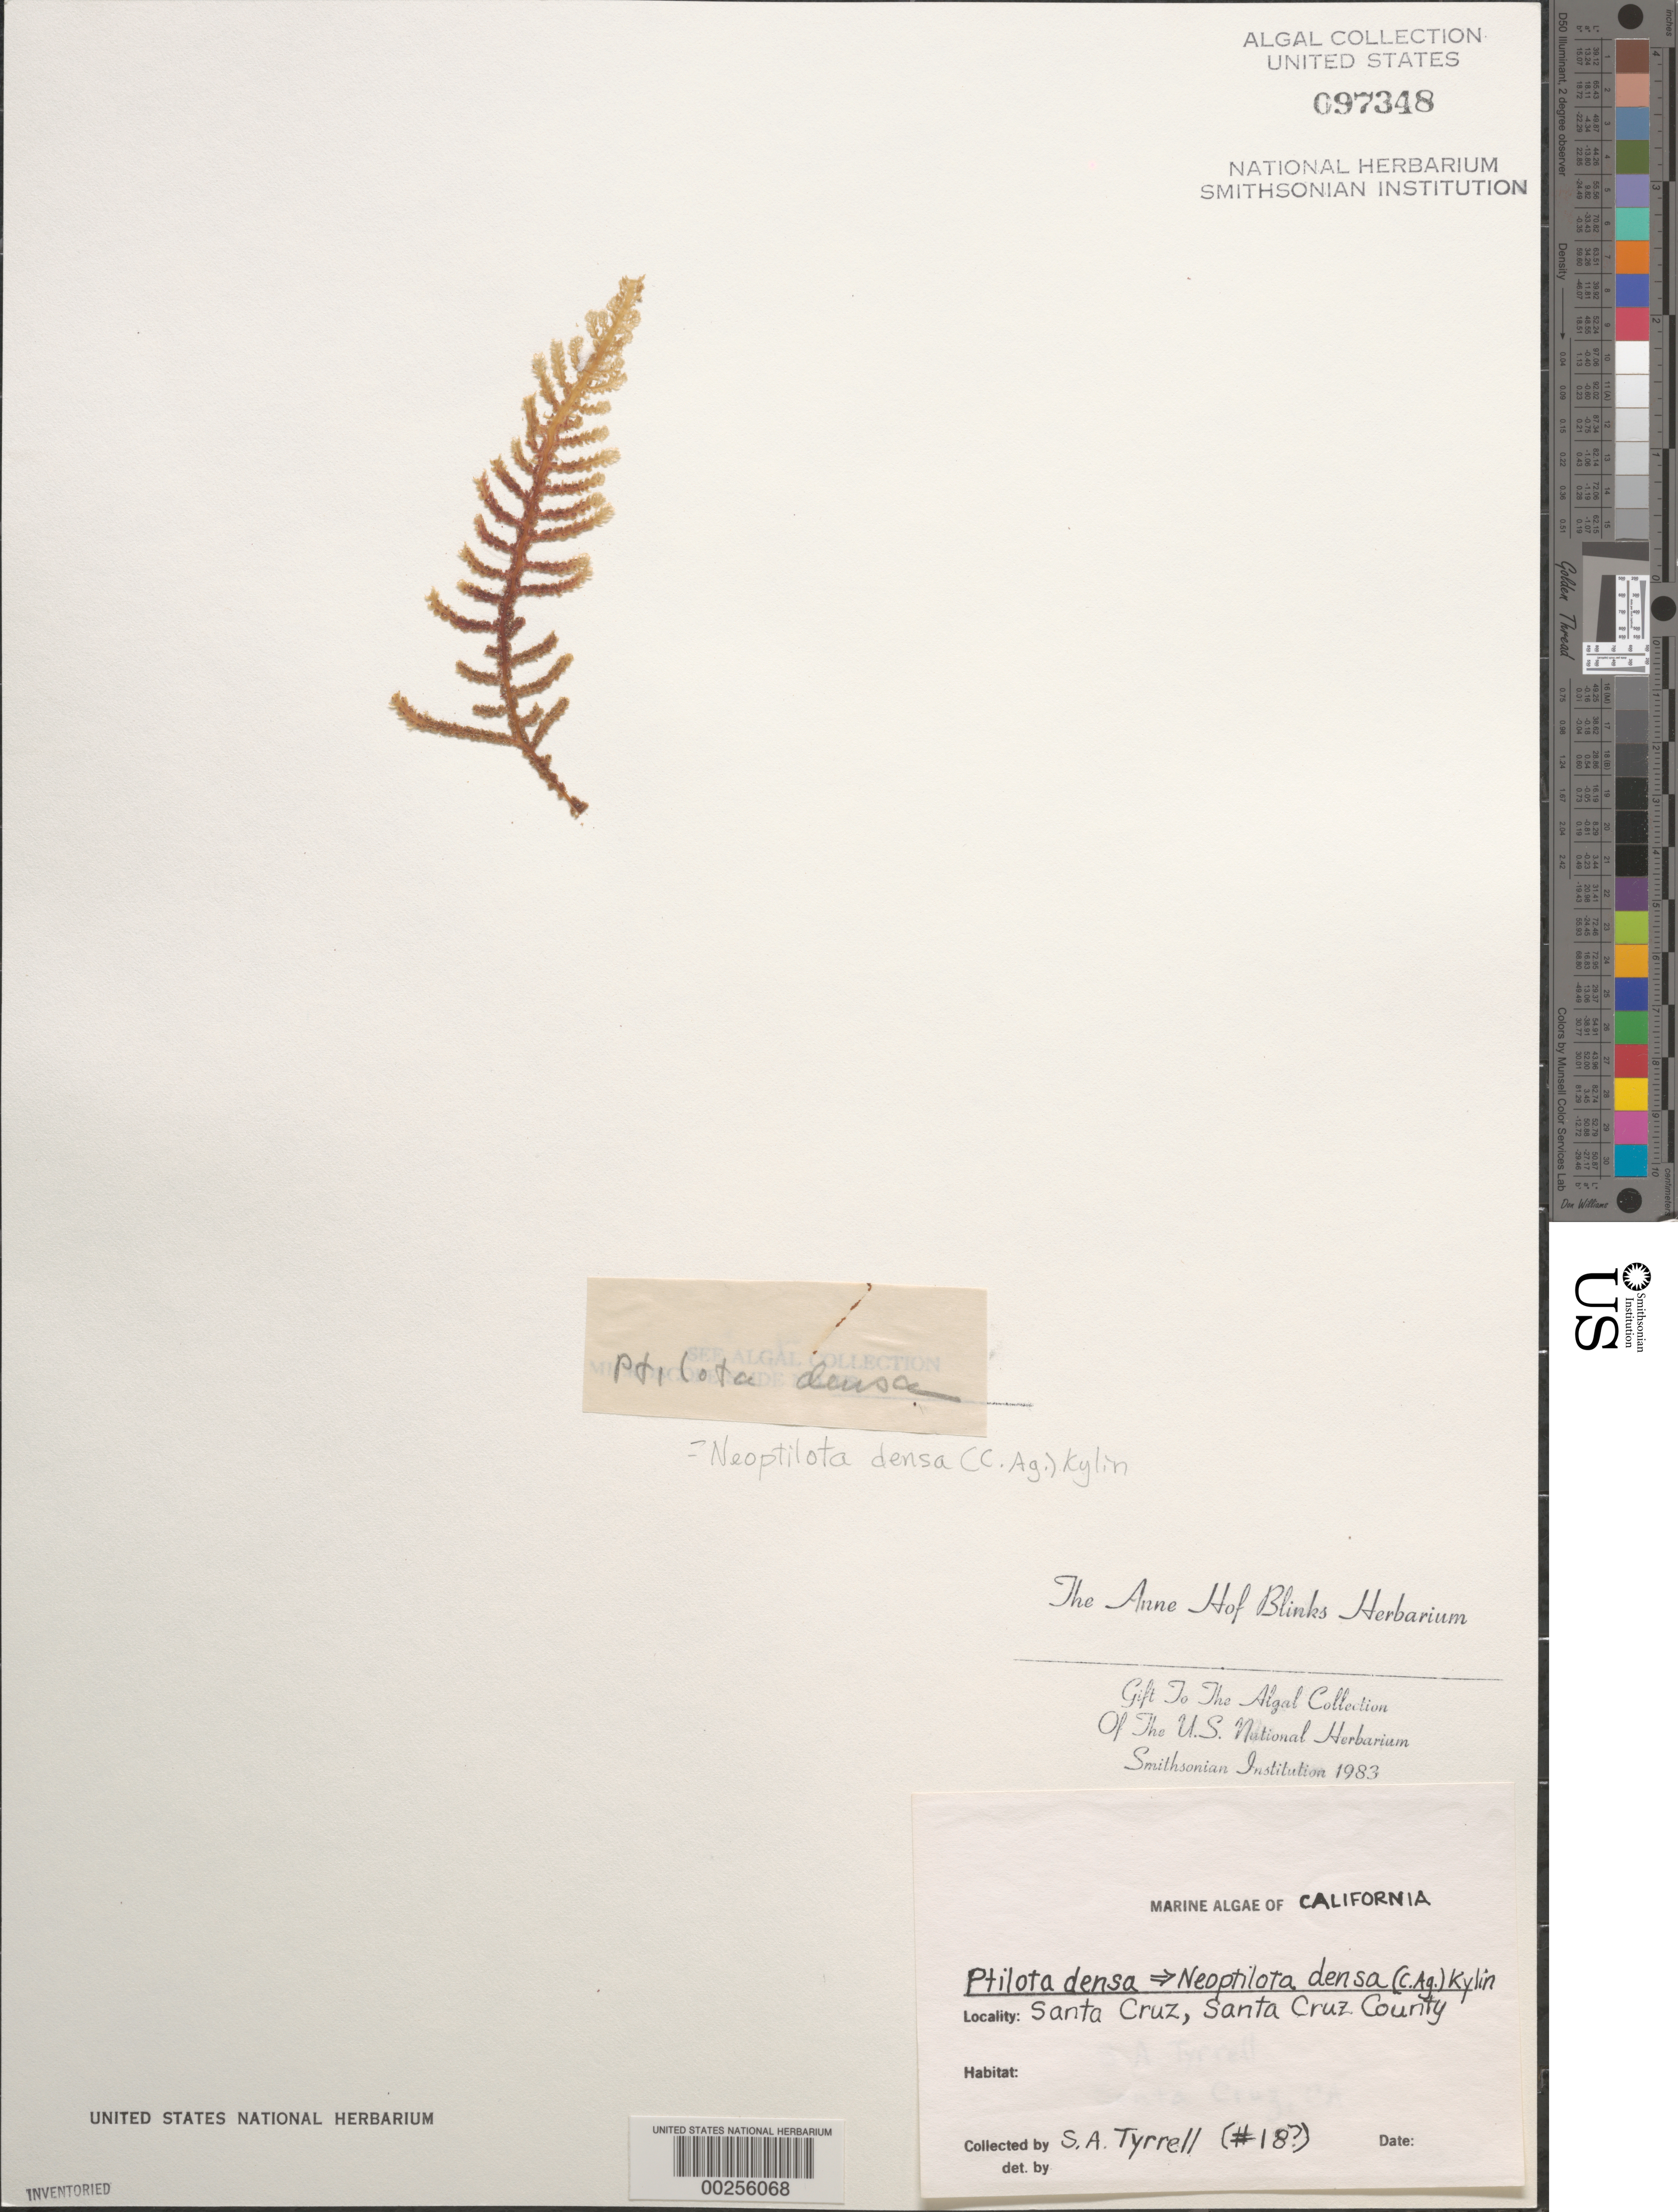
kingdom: Plantae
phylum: Rhodophyta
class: Florideophyceae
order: Ceramiales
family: Wrangeliaceae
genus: Ptilota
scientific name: Ptilota densa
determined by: Algae name updating Project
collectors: C. Tyrrell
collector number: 18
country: United States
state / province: California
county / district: Santa Cruz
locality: Santa Cruz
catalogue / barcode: US 97348